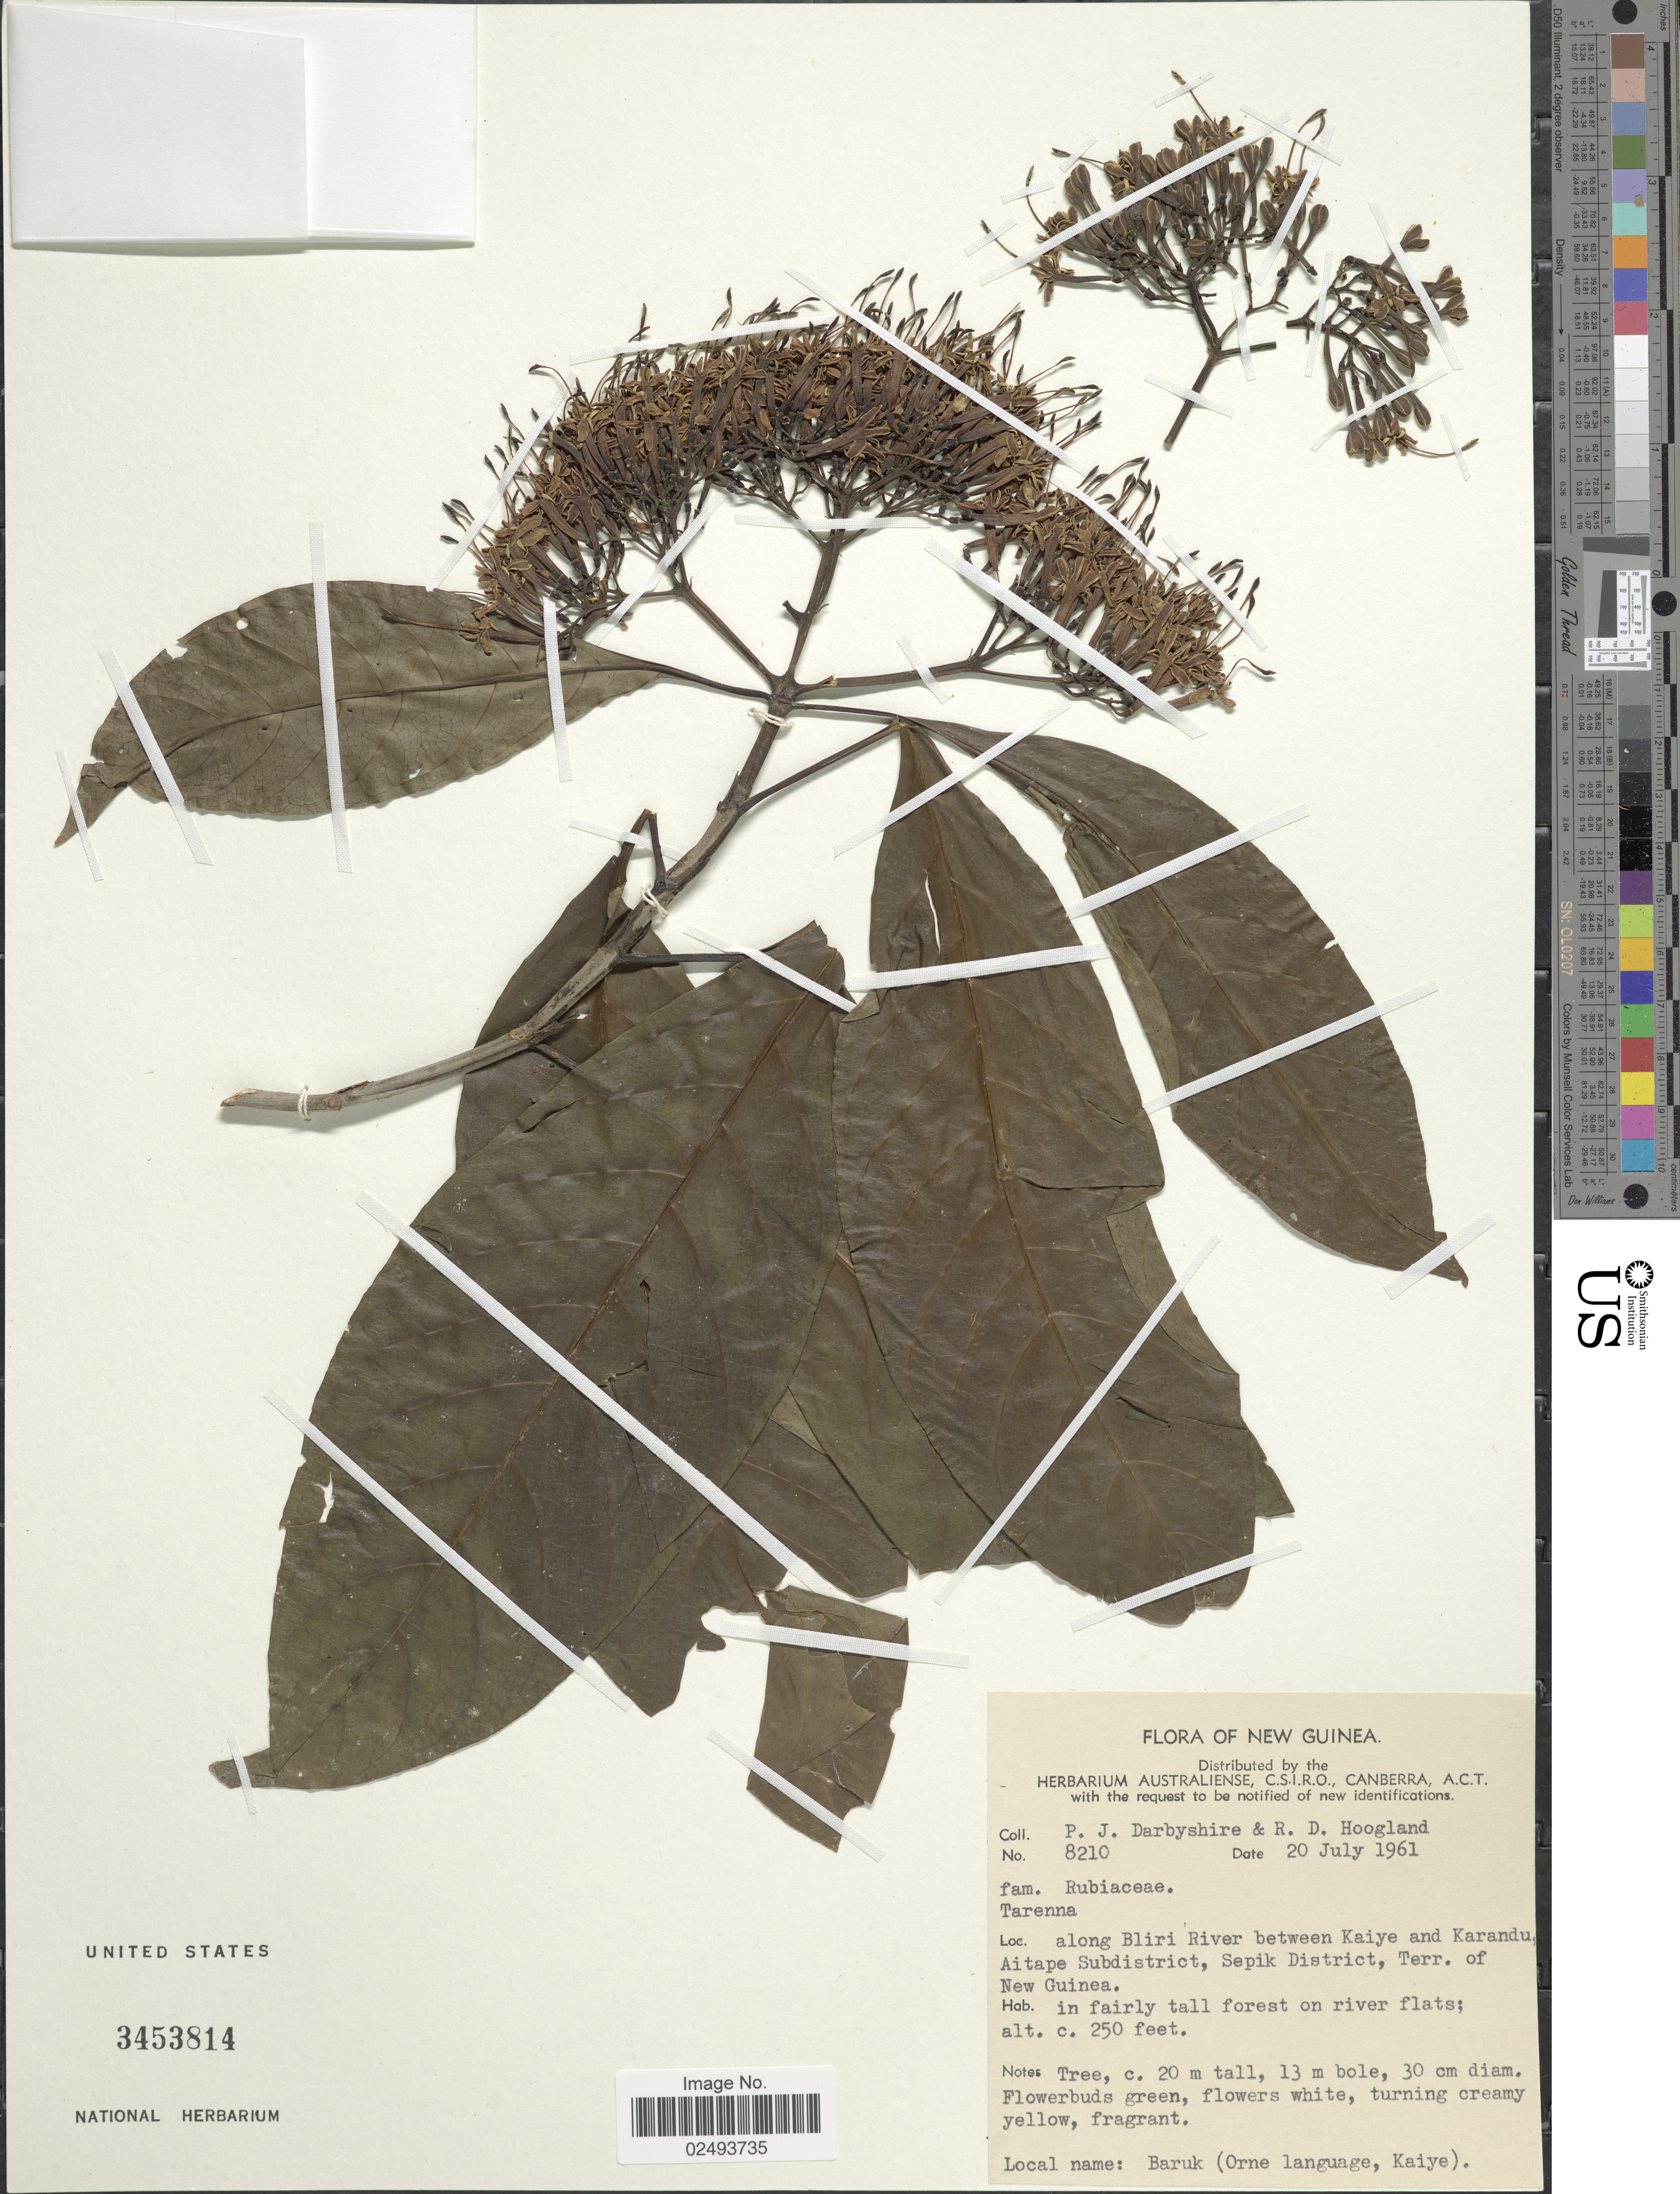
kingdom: Plantae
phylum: Tracheophyta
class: Magnoliopsida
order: Gentianales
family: Rubiaceae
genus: Tarenna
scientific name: Tarenna sp.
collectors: P. Darbyshire & R. D. Hoogland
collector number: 8210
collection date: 1961-07-20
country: Papua New Guinea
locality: Along Bliri River between Kaiye and Karandu, Aitape Subdistrict, Sepik District, Terr. of New Guinea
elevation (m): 76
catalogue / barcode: US 3453814